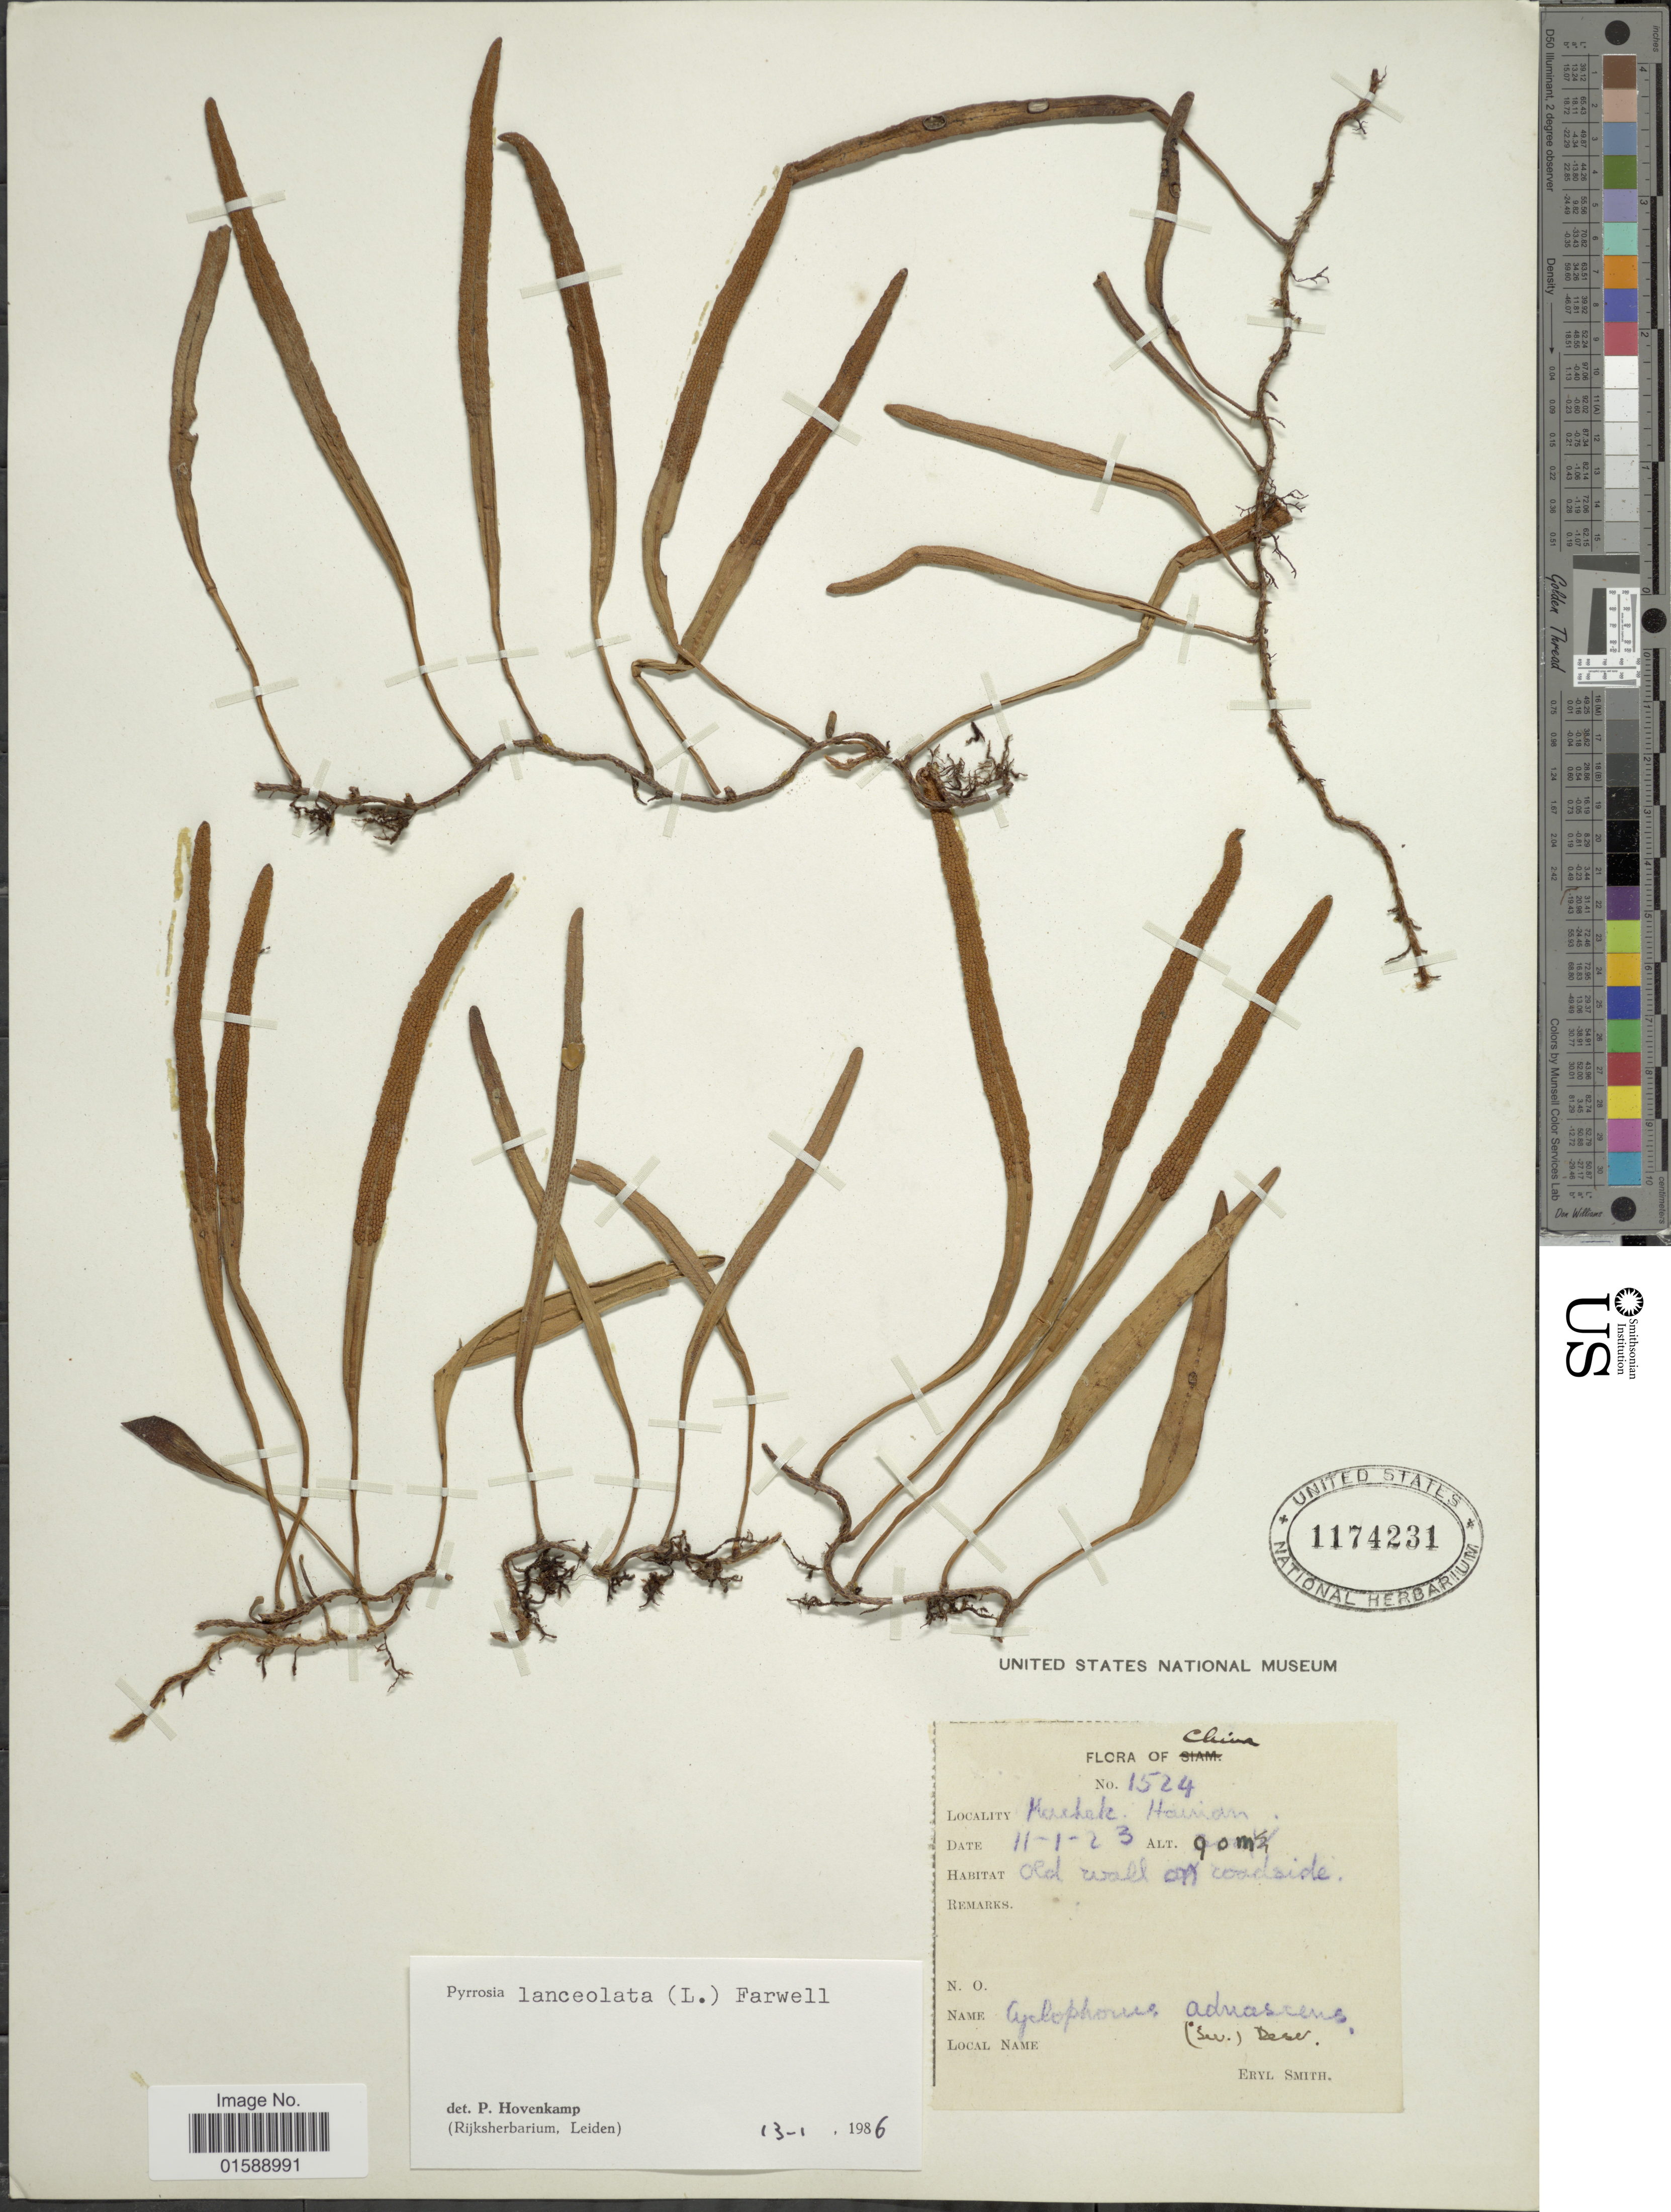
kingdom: Plantae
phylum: Tracheophyta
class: Polypodiopsida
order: Polypodiales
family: Polypodiaceae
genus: Pyrrosia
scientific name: Pyrrosia lanceolata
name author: (L.) Farw.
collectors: C. E. Smith Jr.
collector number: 1524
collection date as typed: Transcribed d/m/y: 11/1/23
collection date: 1923-01-11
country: China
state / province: Hainan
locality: Kachek. old wall on roadside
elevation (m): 90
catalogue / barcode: US 1174231